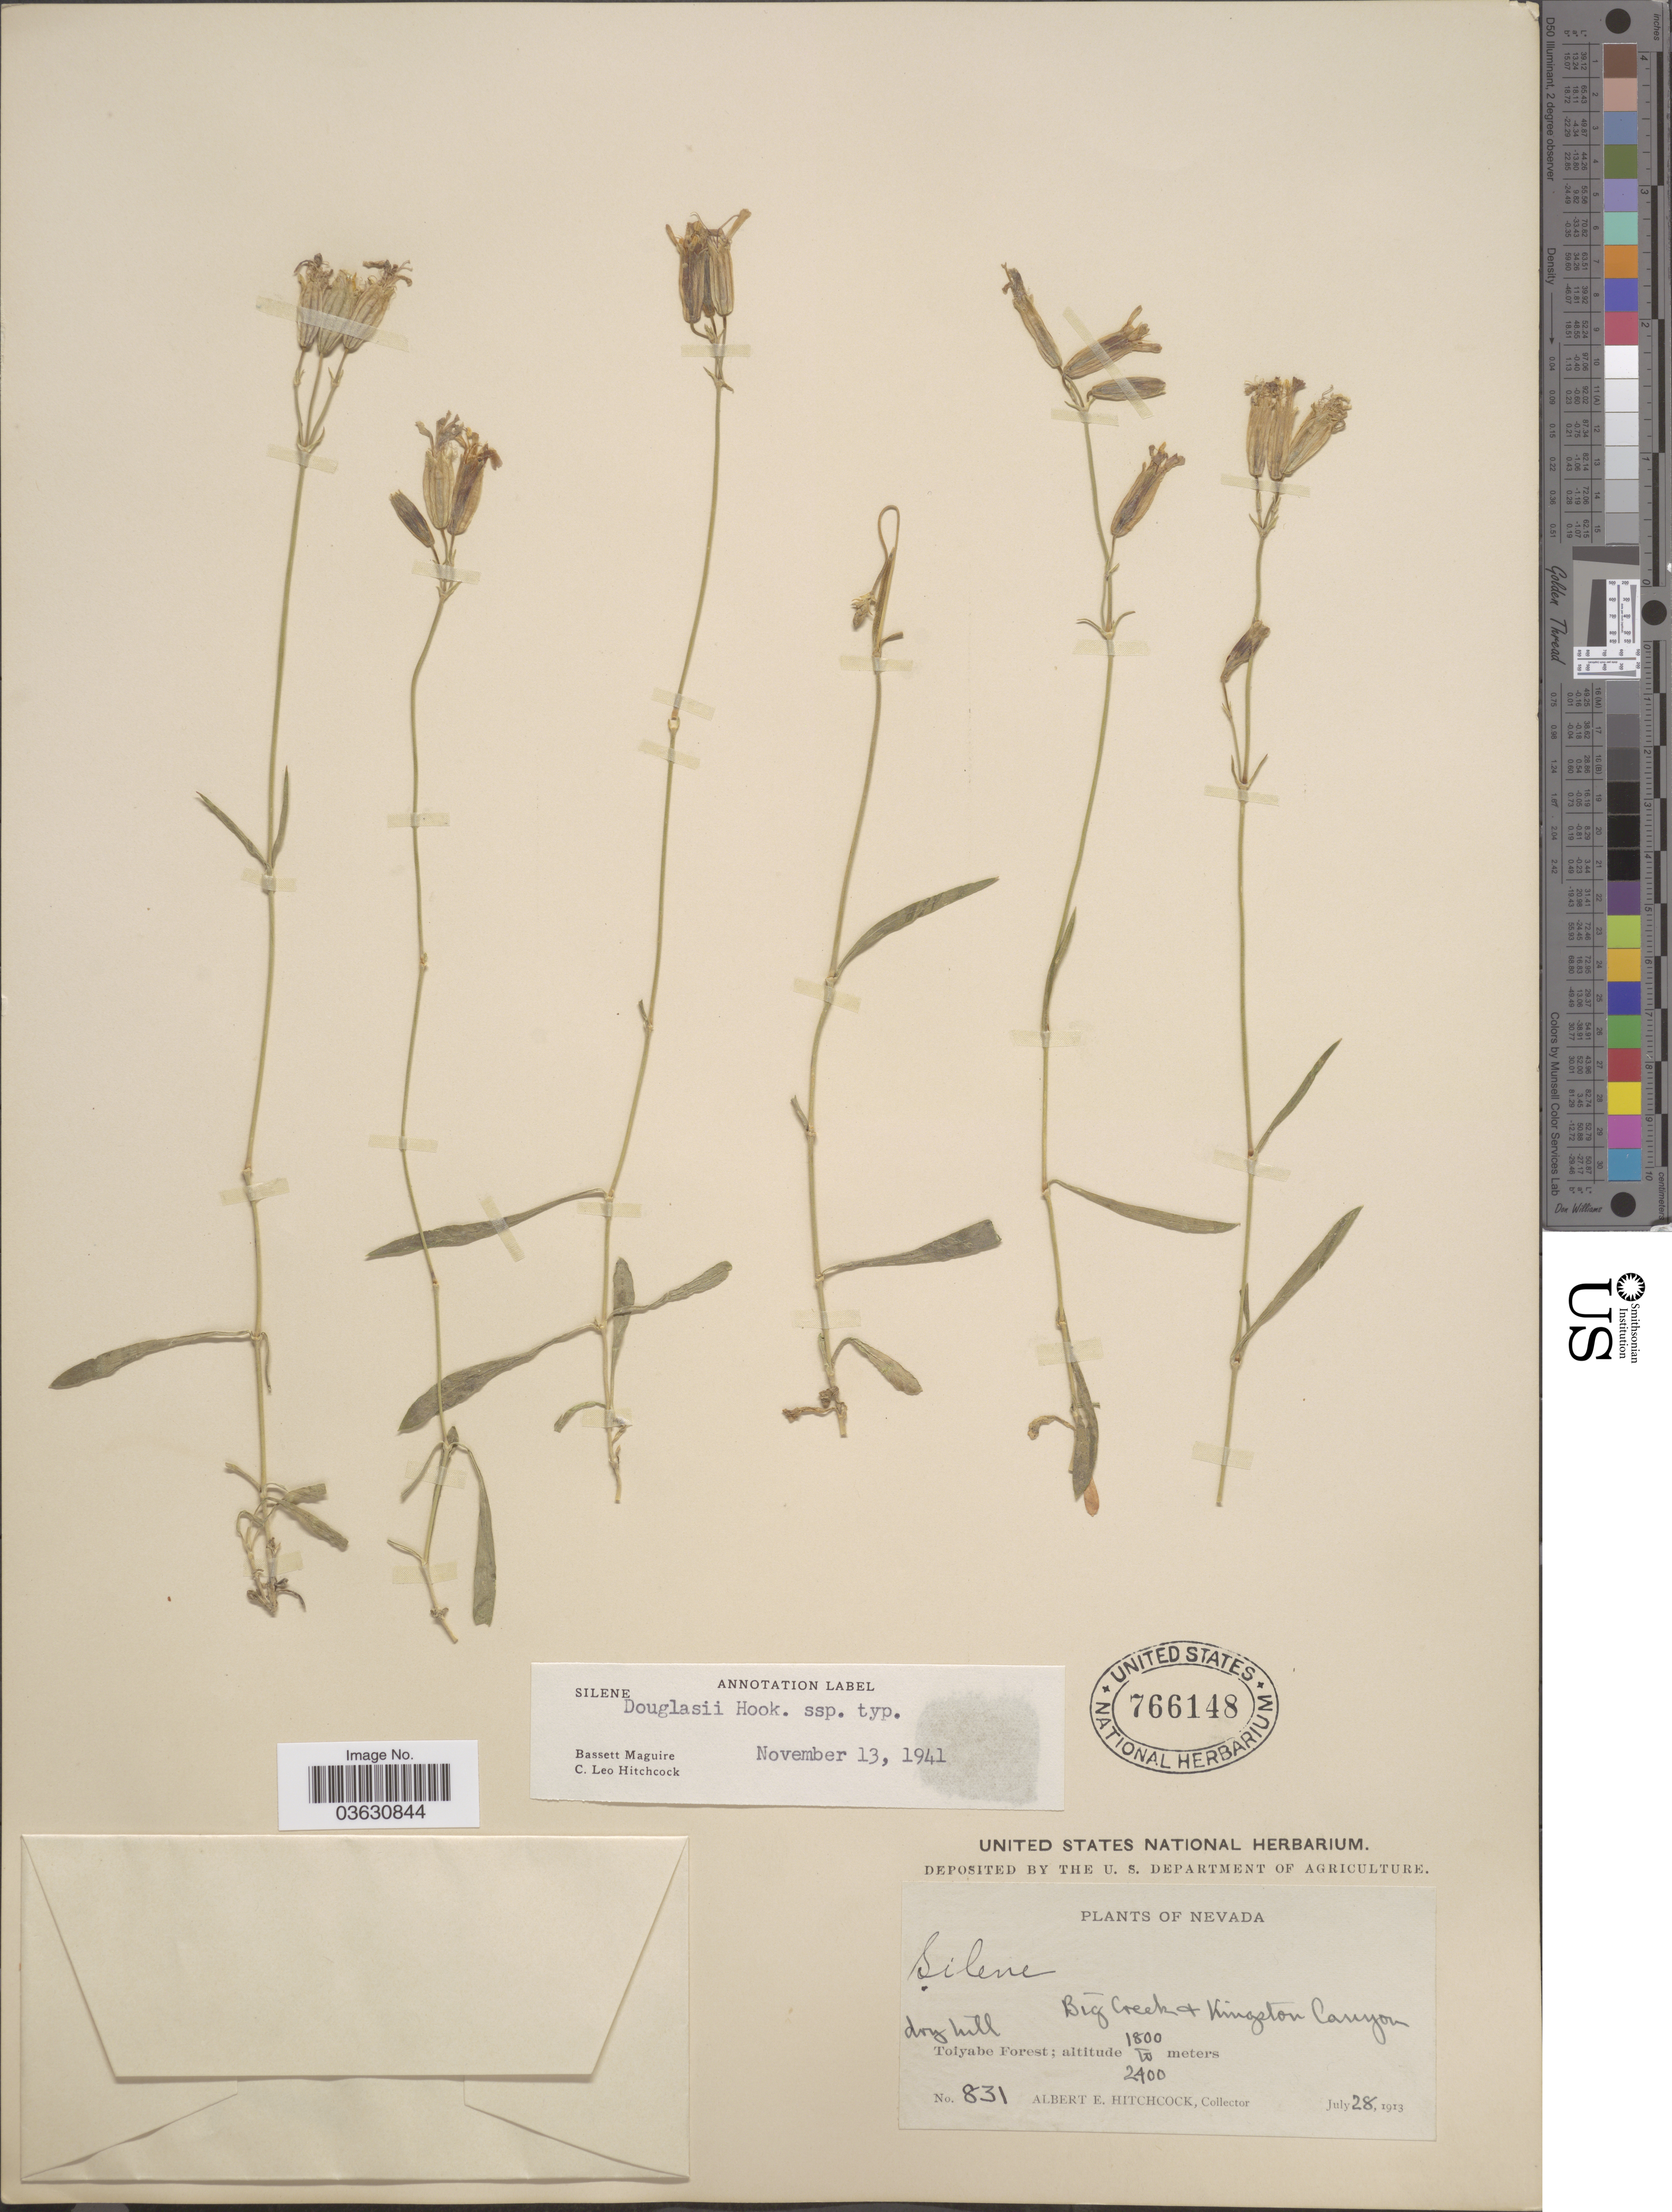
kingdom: Plantae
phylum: Tracheophyta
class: Magnoliopsida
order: Caryophyllales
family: Caryophyllaceae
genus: Silene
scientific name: Silene douglasii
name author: Hook.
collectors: A. Hitchcock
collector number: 831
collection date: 1913-07-28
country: United States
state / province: Nevada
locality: Big Creek & Kingston Canyon. Toiyabe Forest.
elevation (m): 1800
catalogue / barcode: US 766148